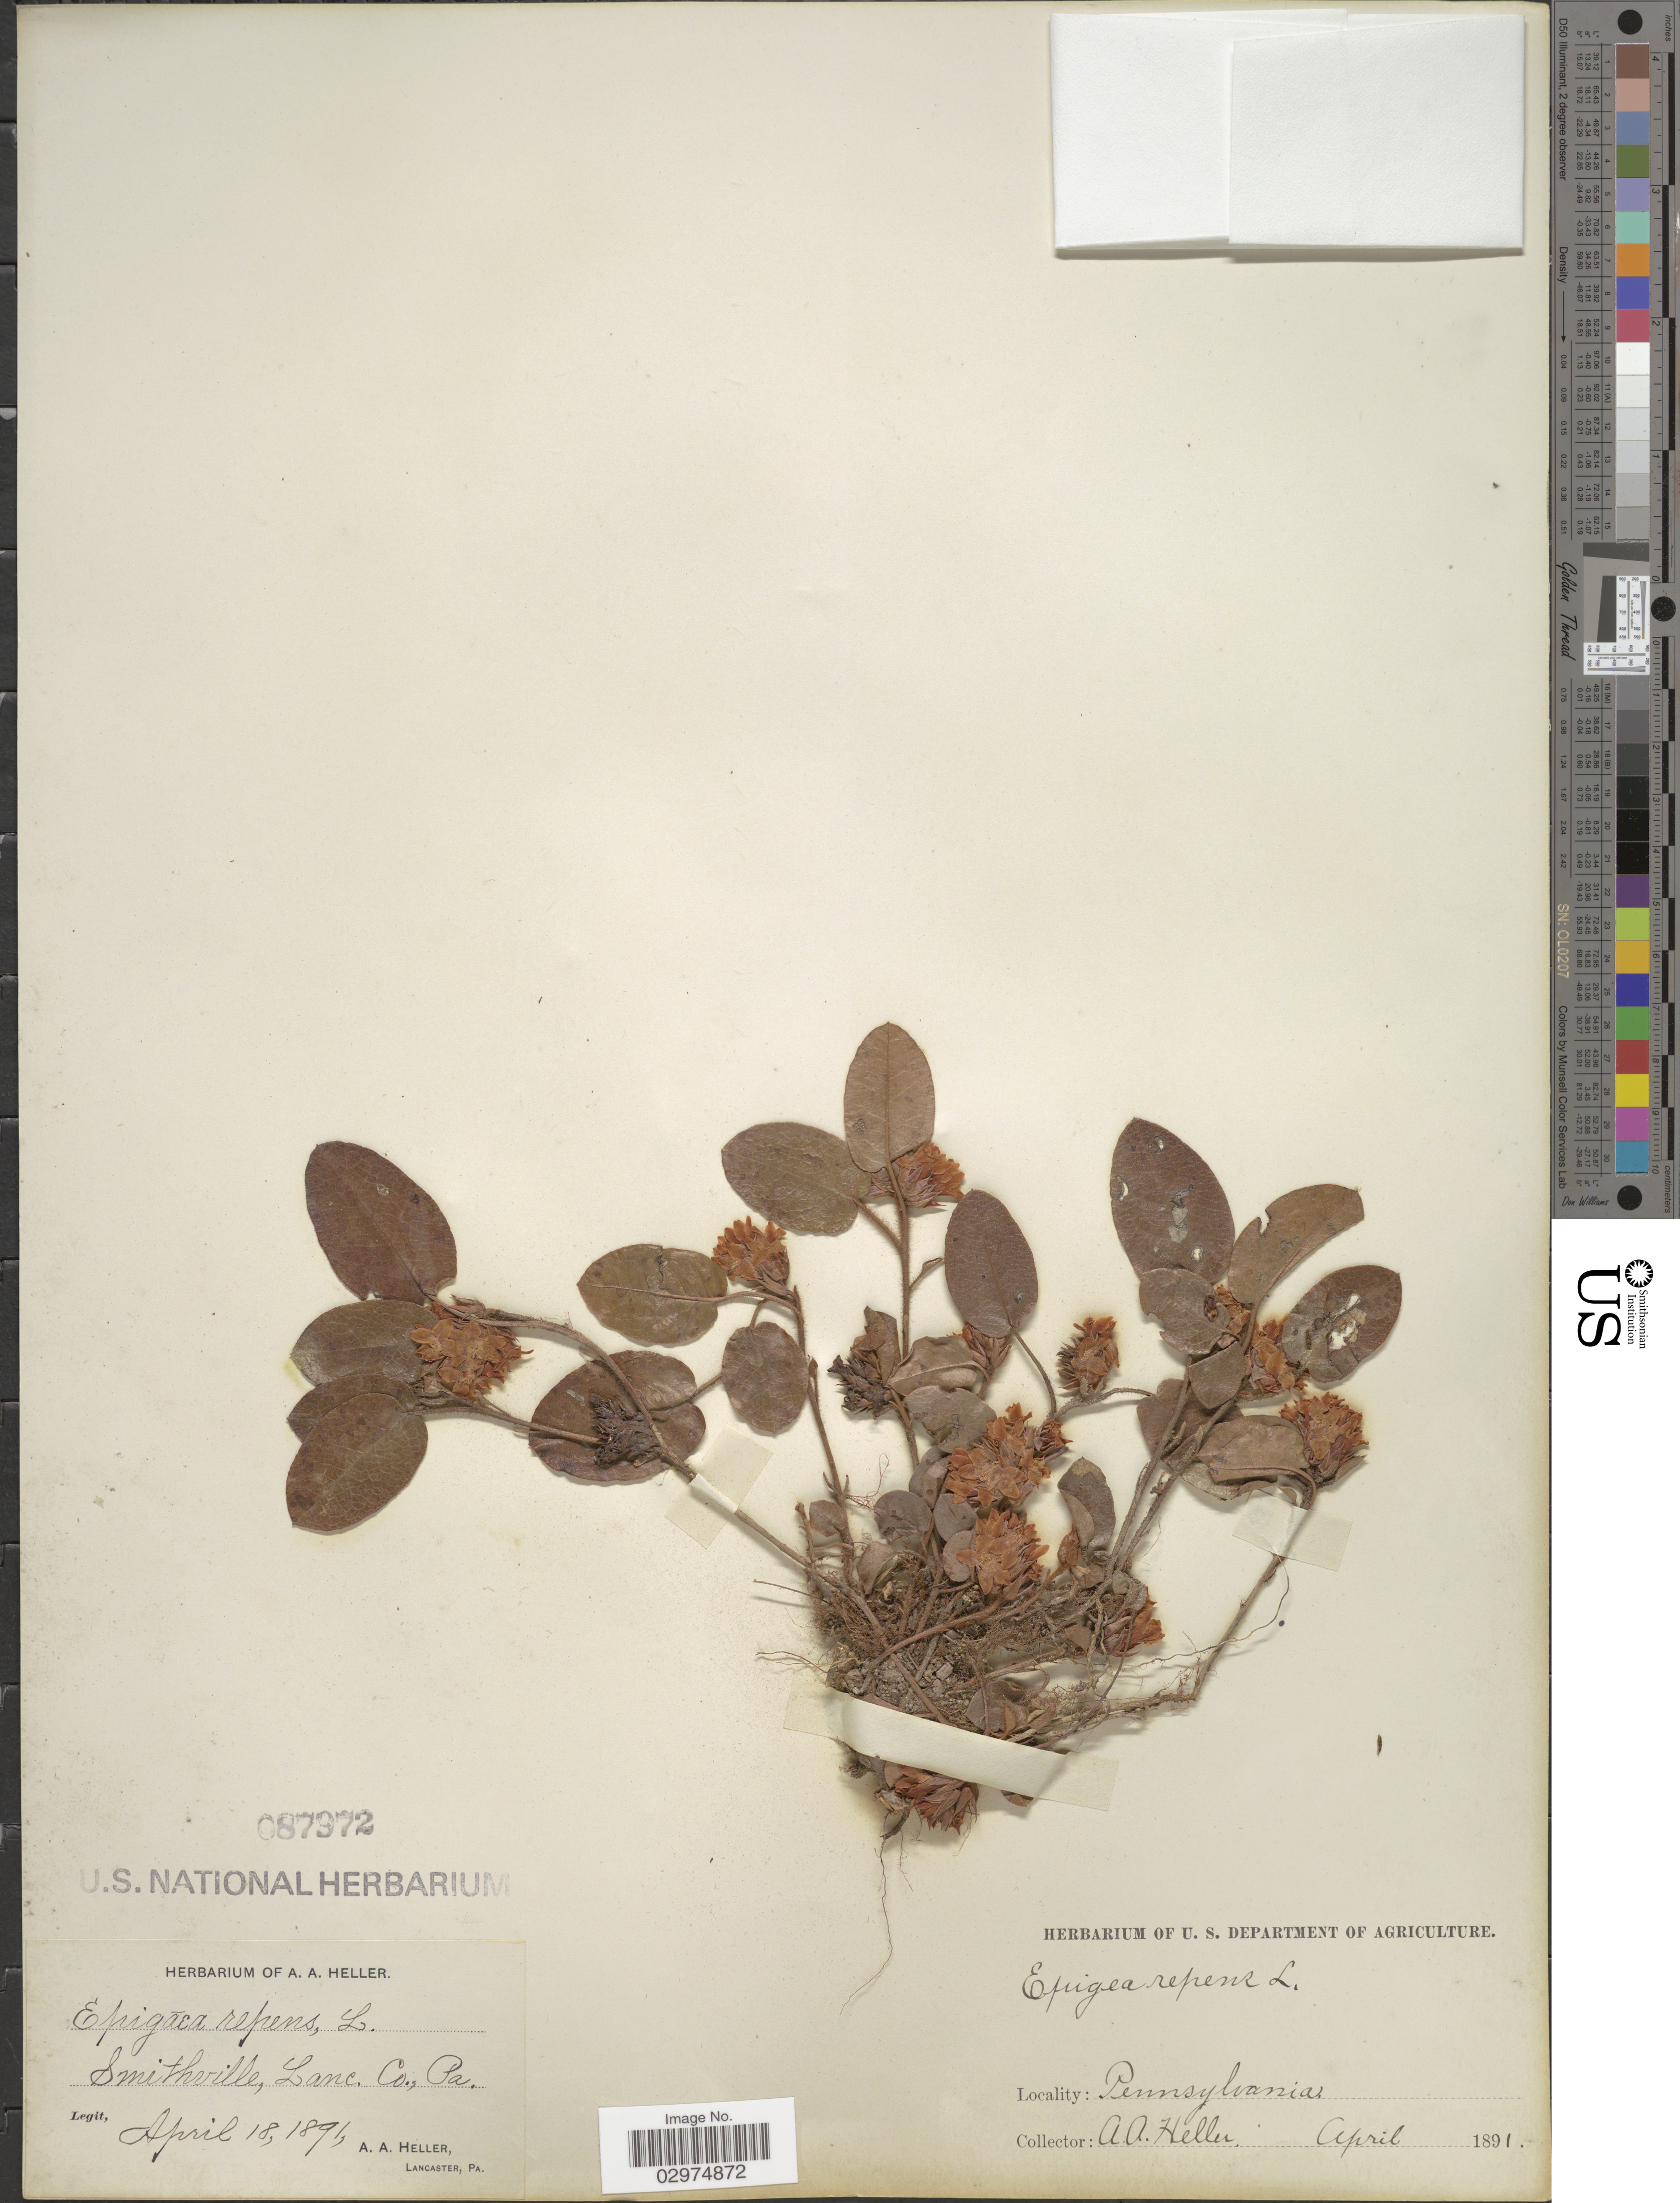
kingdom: Plantae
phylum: Tracheophyta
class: Magnoliopsida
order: Ericales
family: Ericaceae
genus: Epigaea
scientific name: Epigaea repens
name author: L.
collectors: A. A. Heller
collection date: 1891-04-18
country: United States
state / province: Pennsylvania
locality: Smithville, Lanc. Co.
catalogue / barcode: US 87972